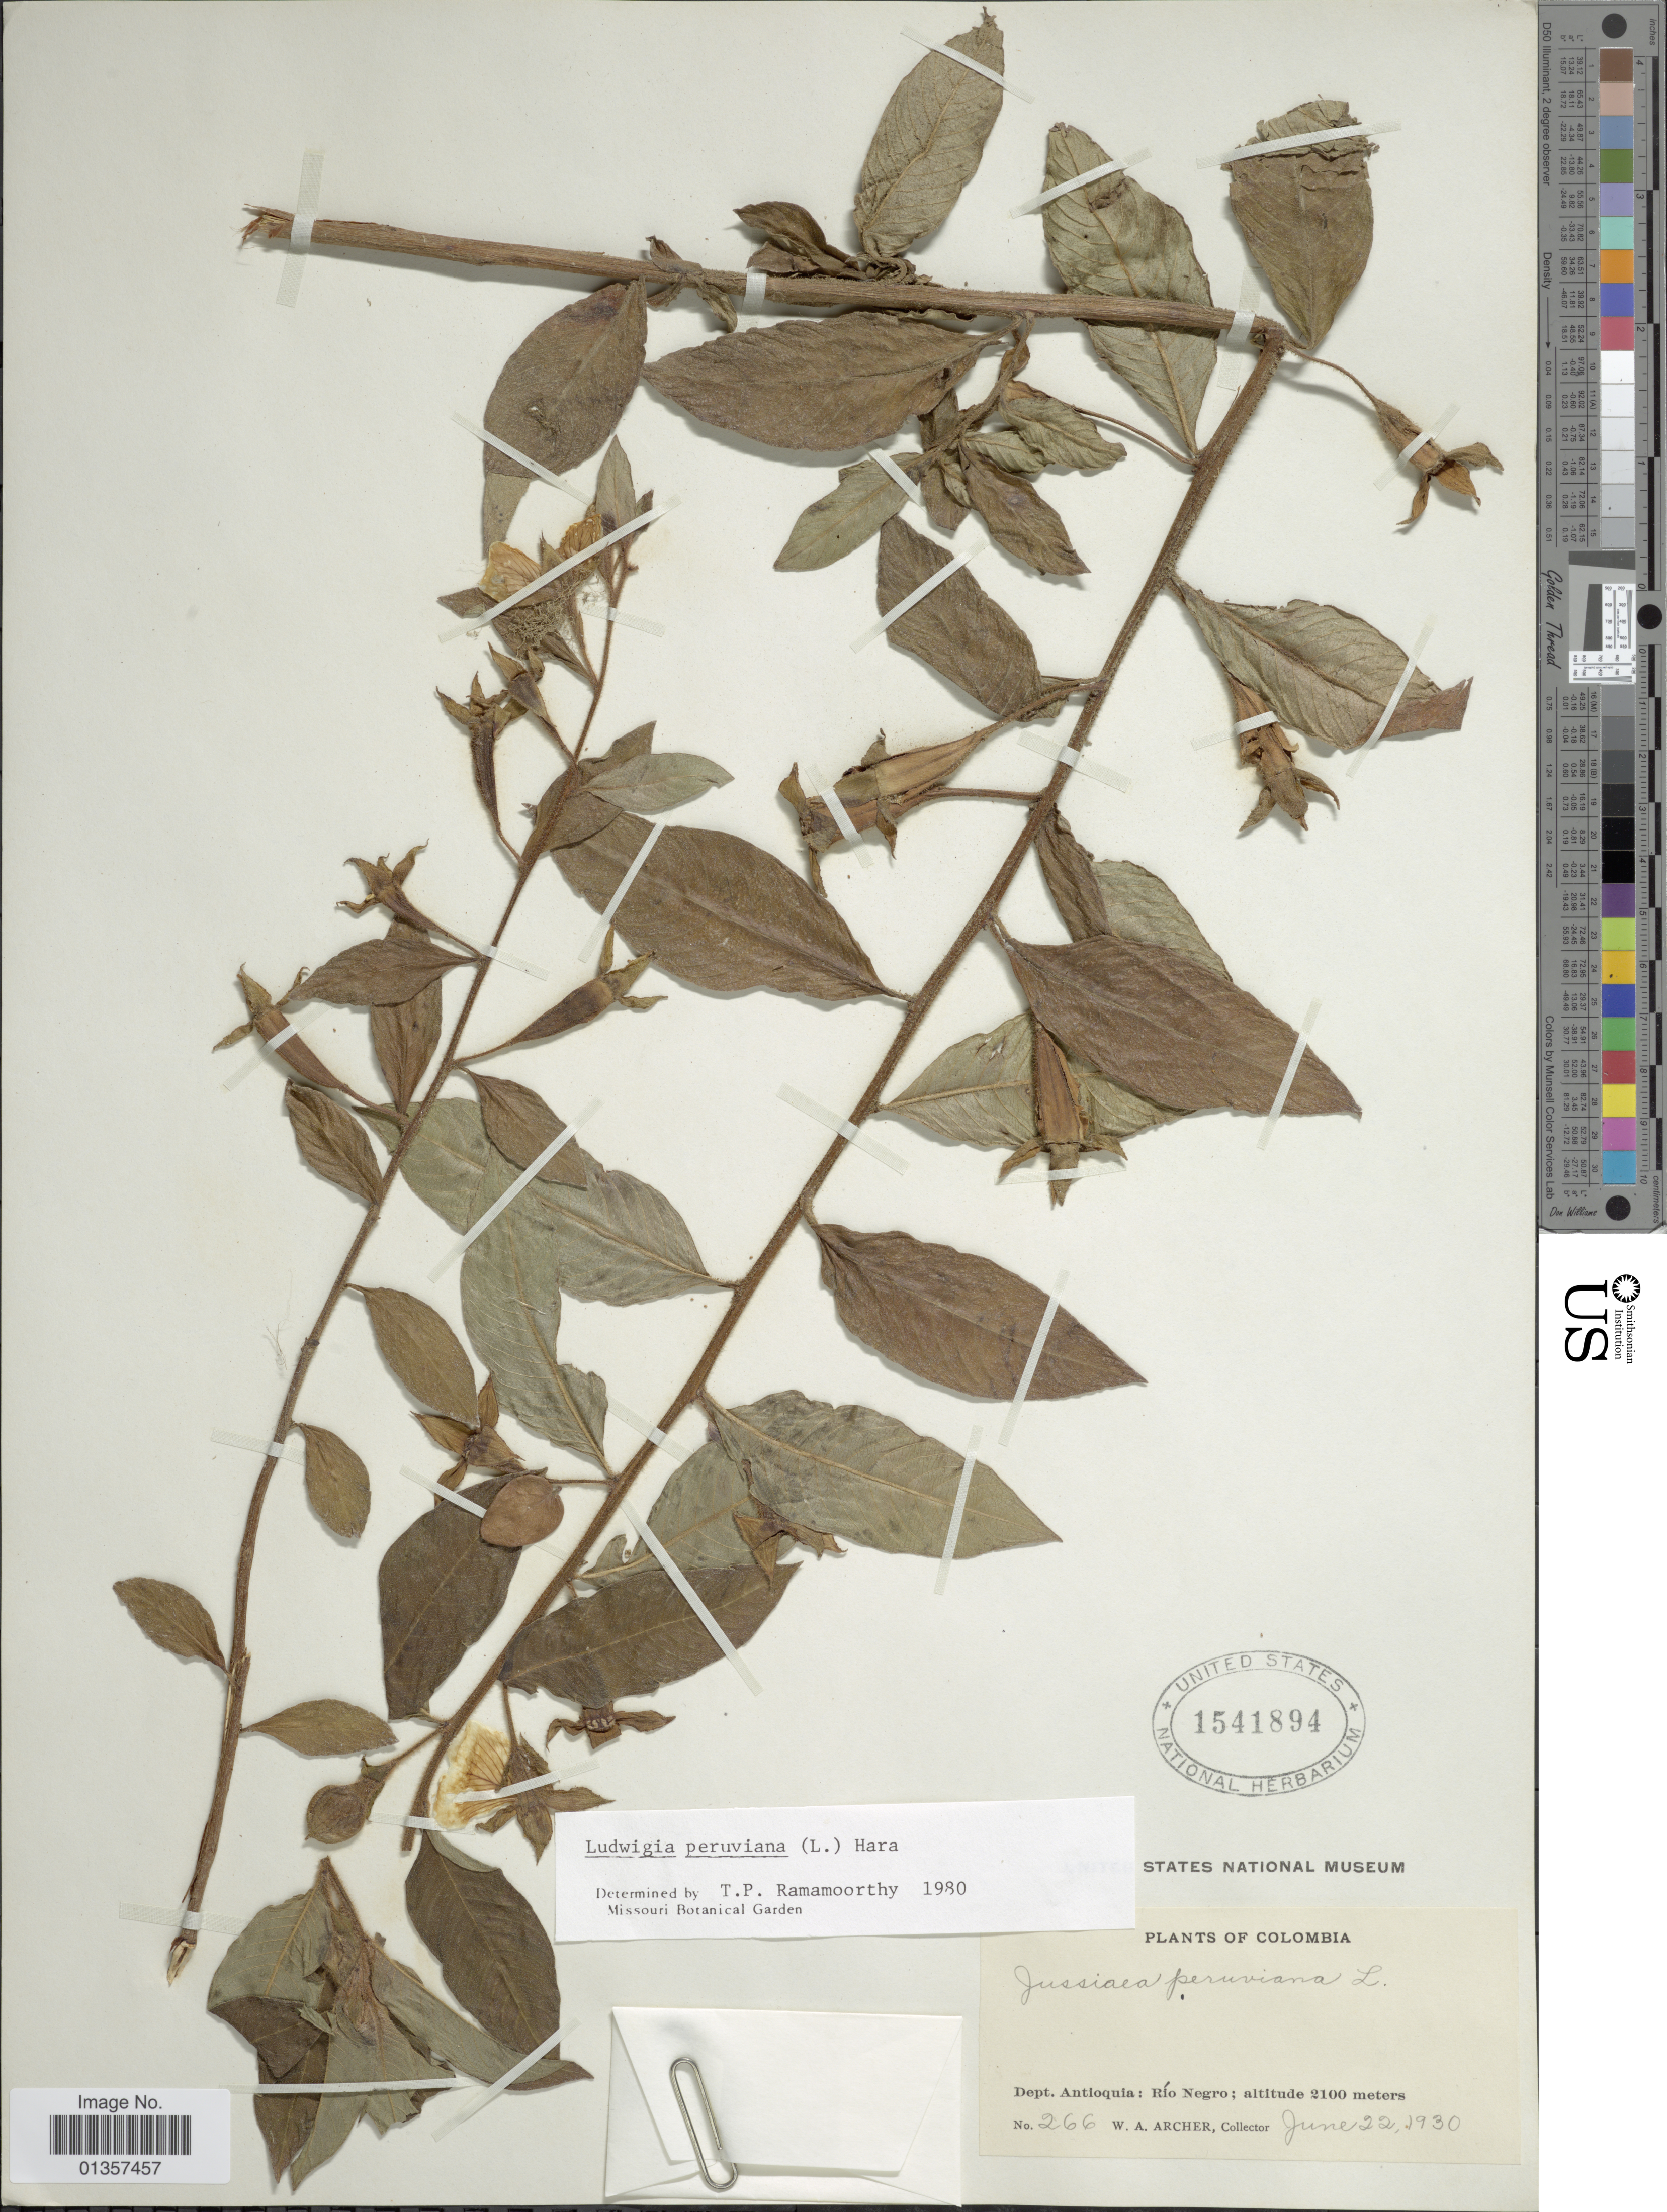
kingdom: Plantae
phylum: Tracheophyta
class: Magnoliopsida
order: Myrtales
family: Onagraceae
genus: Ludwigia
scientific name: Ludwigia peruviana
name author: (L.) H. Hara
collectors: W. A. Archer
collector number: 266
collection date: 1930-06-22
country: Colombia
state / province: Antioquia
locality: Río Negro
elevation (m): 2100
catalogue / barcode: US 1541894